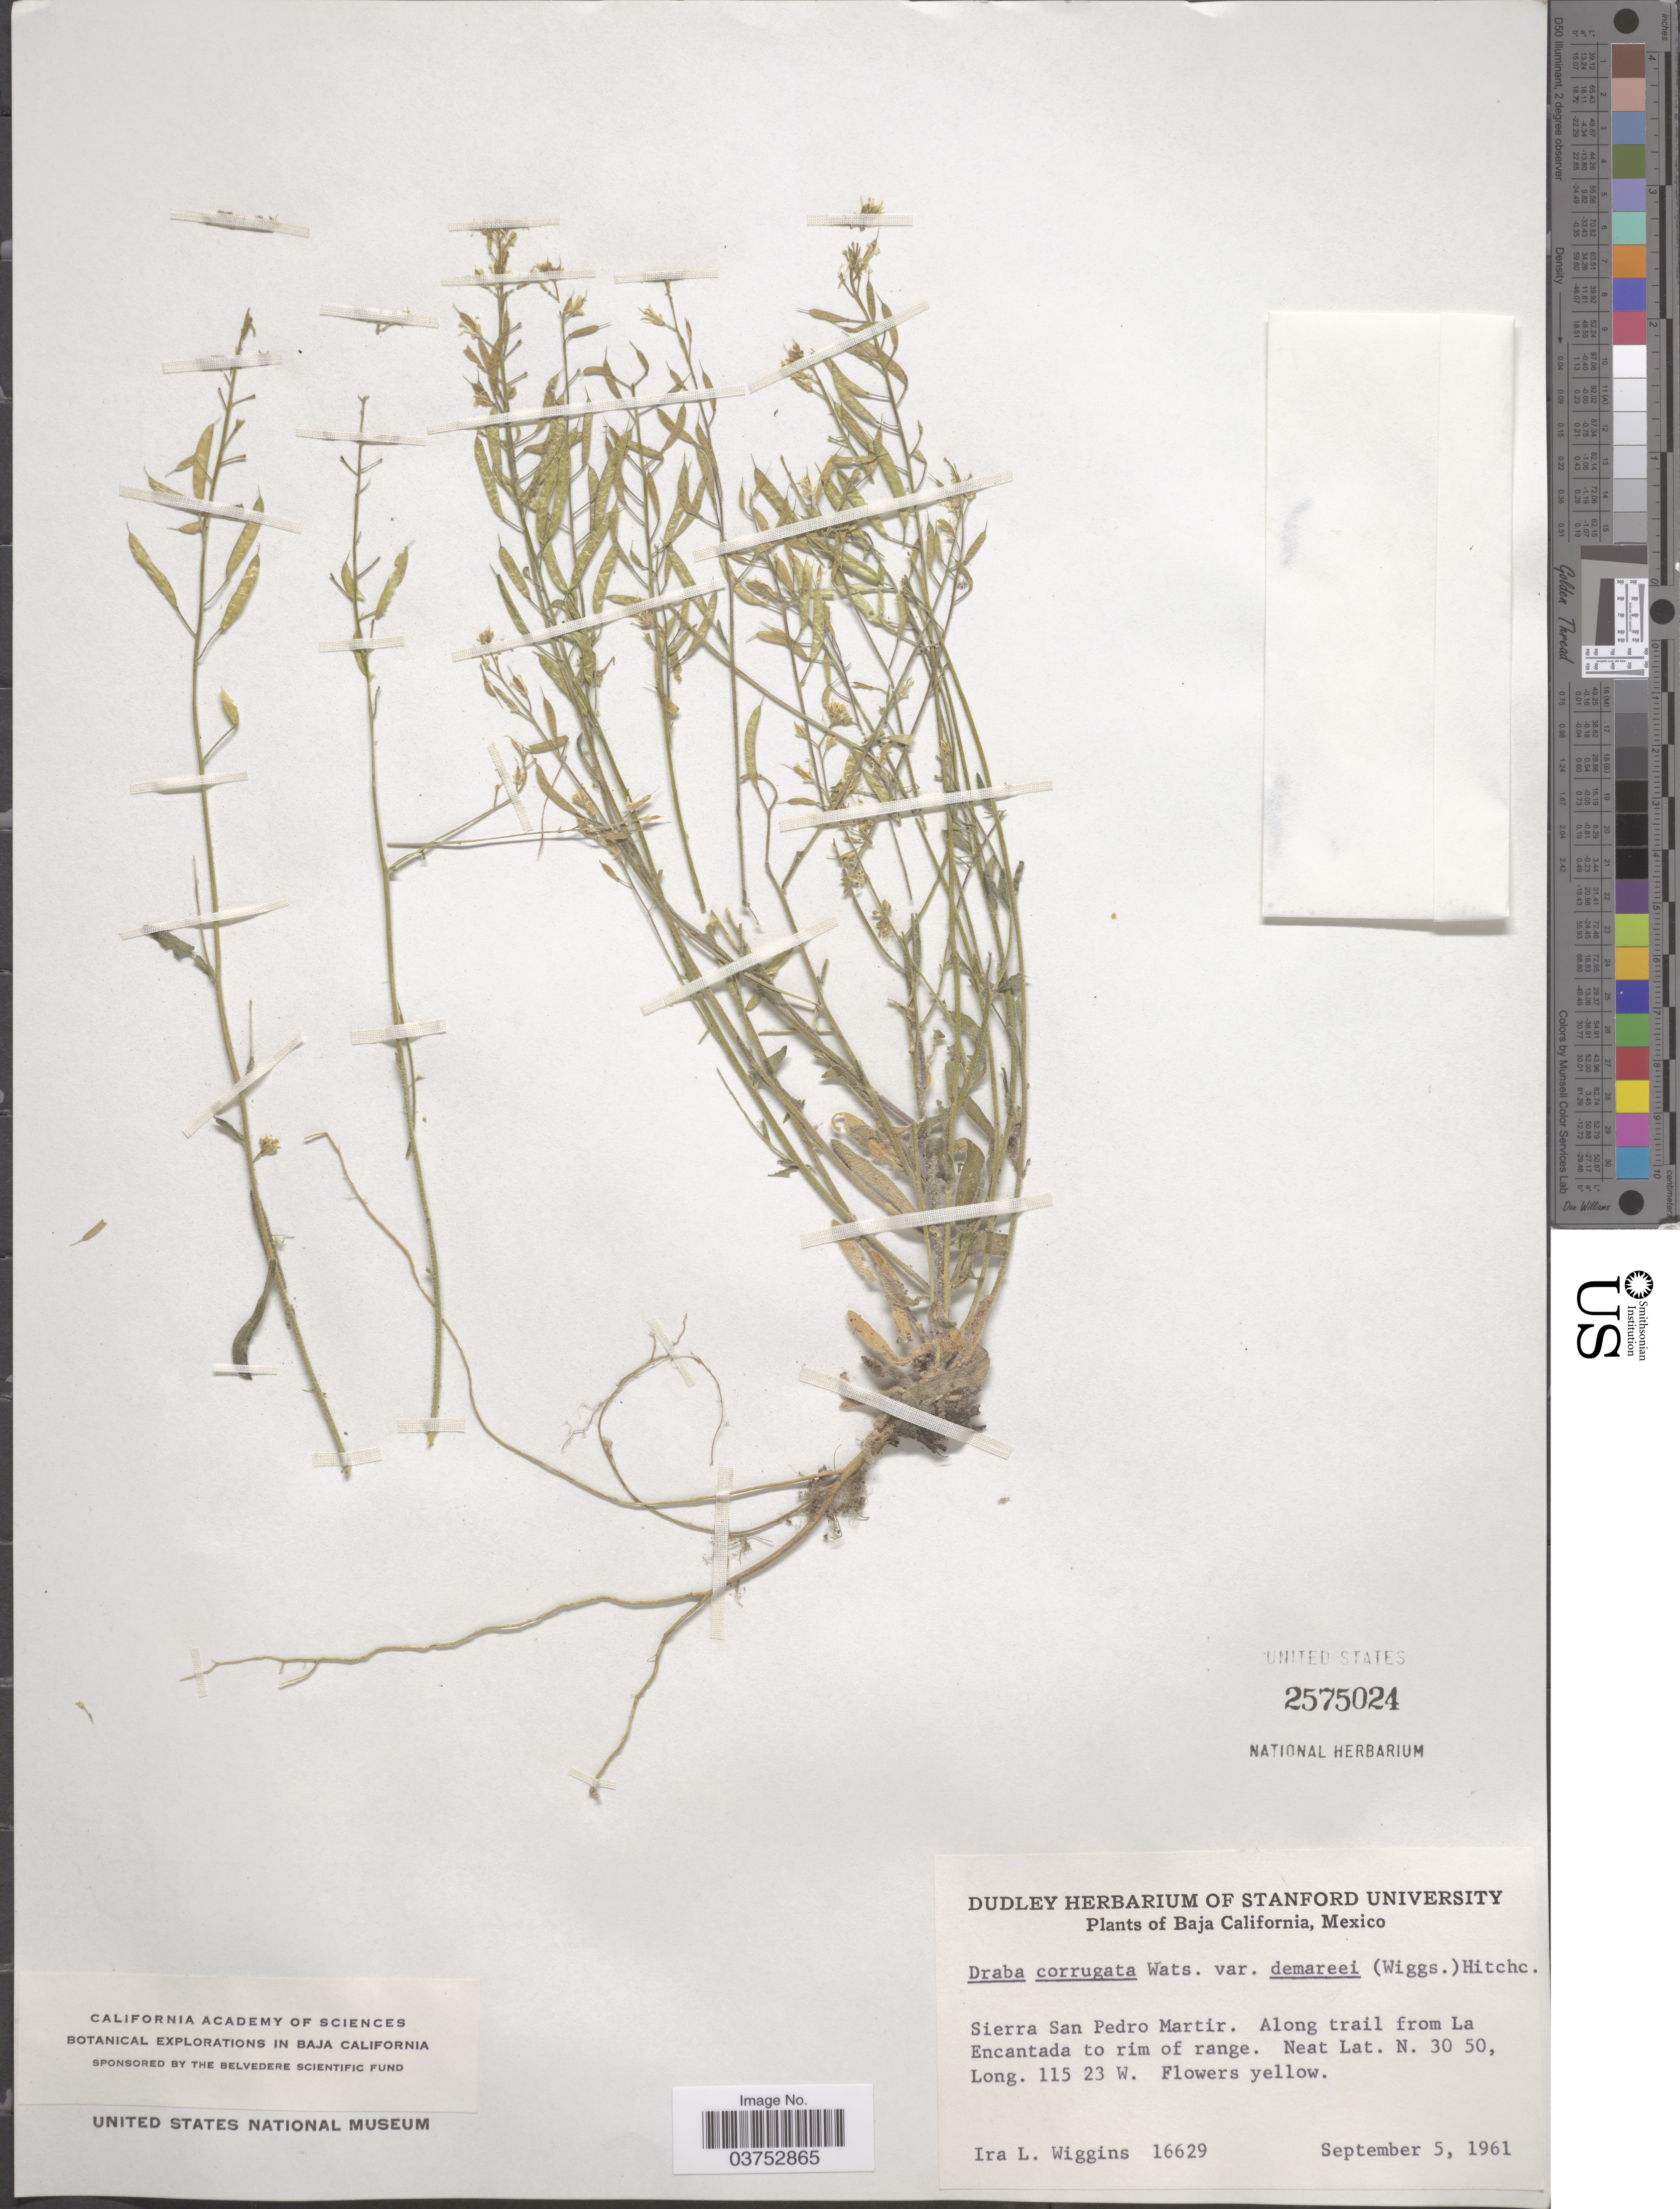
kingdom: Plantae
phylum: Tracheophyta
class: Magnoliopsida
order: Brassicales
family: Brassicaceae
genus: Draba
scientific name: Draba corrugata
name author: S. Watson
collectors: I. L. Wiggins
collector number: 16629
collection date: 1961-09-05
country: Mexico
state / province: Baja California Norte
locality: Sierra San Pedro Martir. Along trail from La Encantada to rim of range.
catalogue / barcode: US 2575024